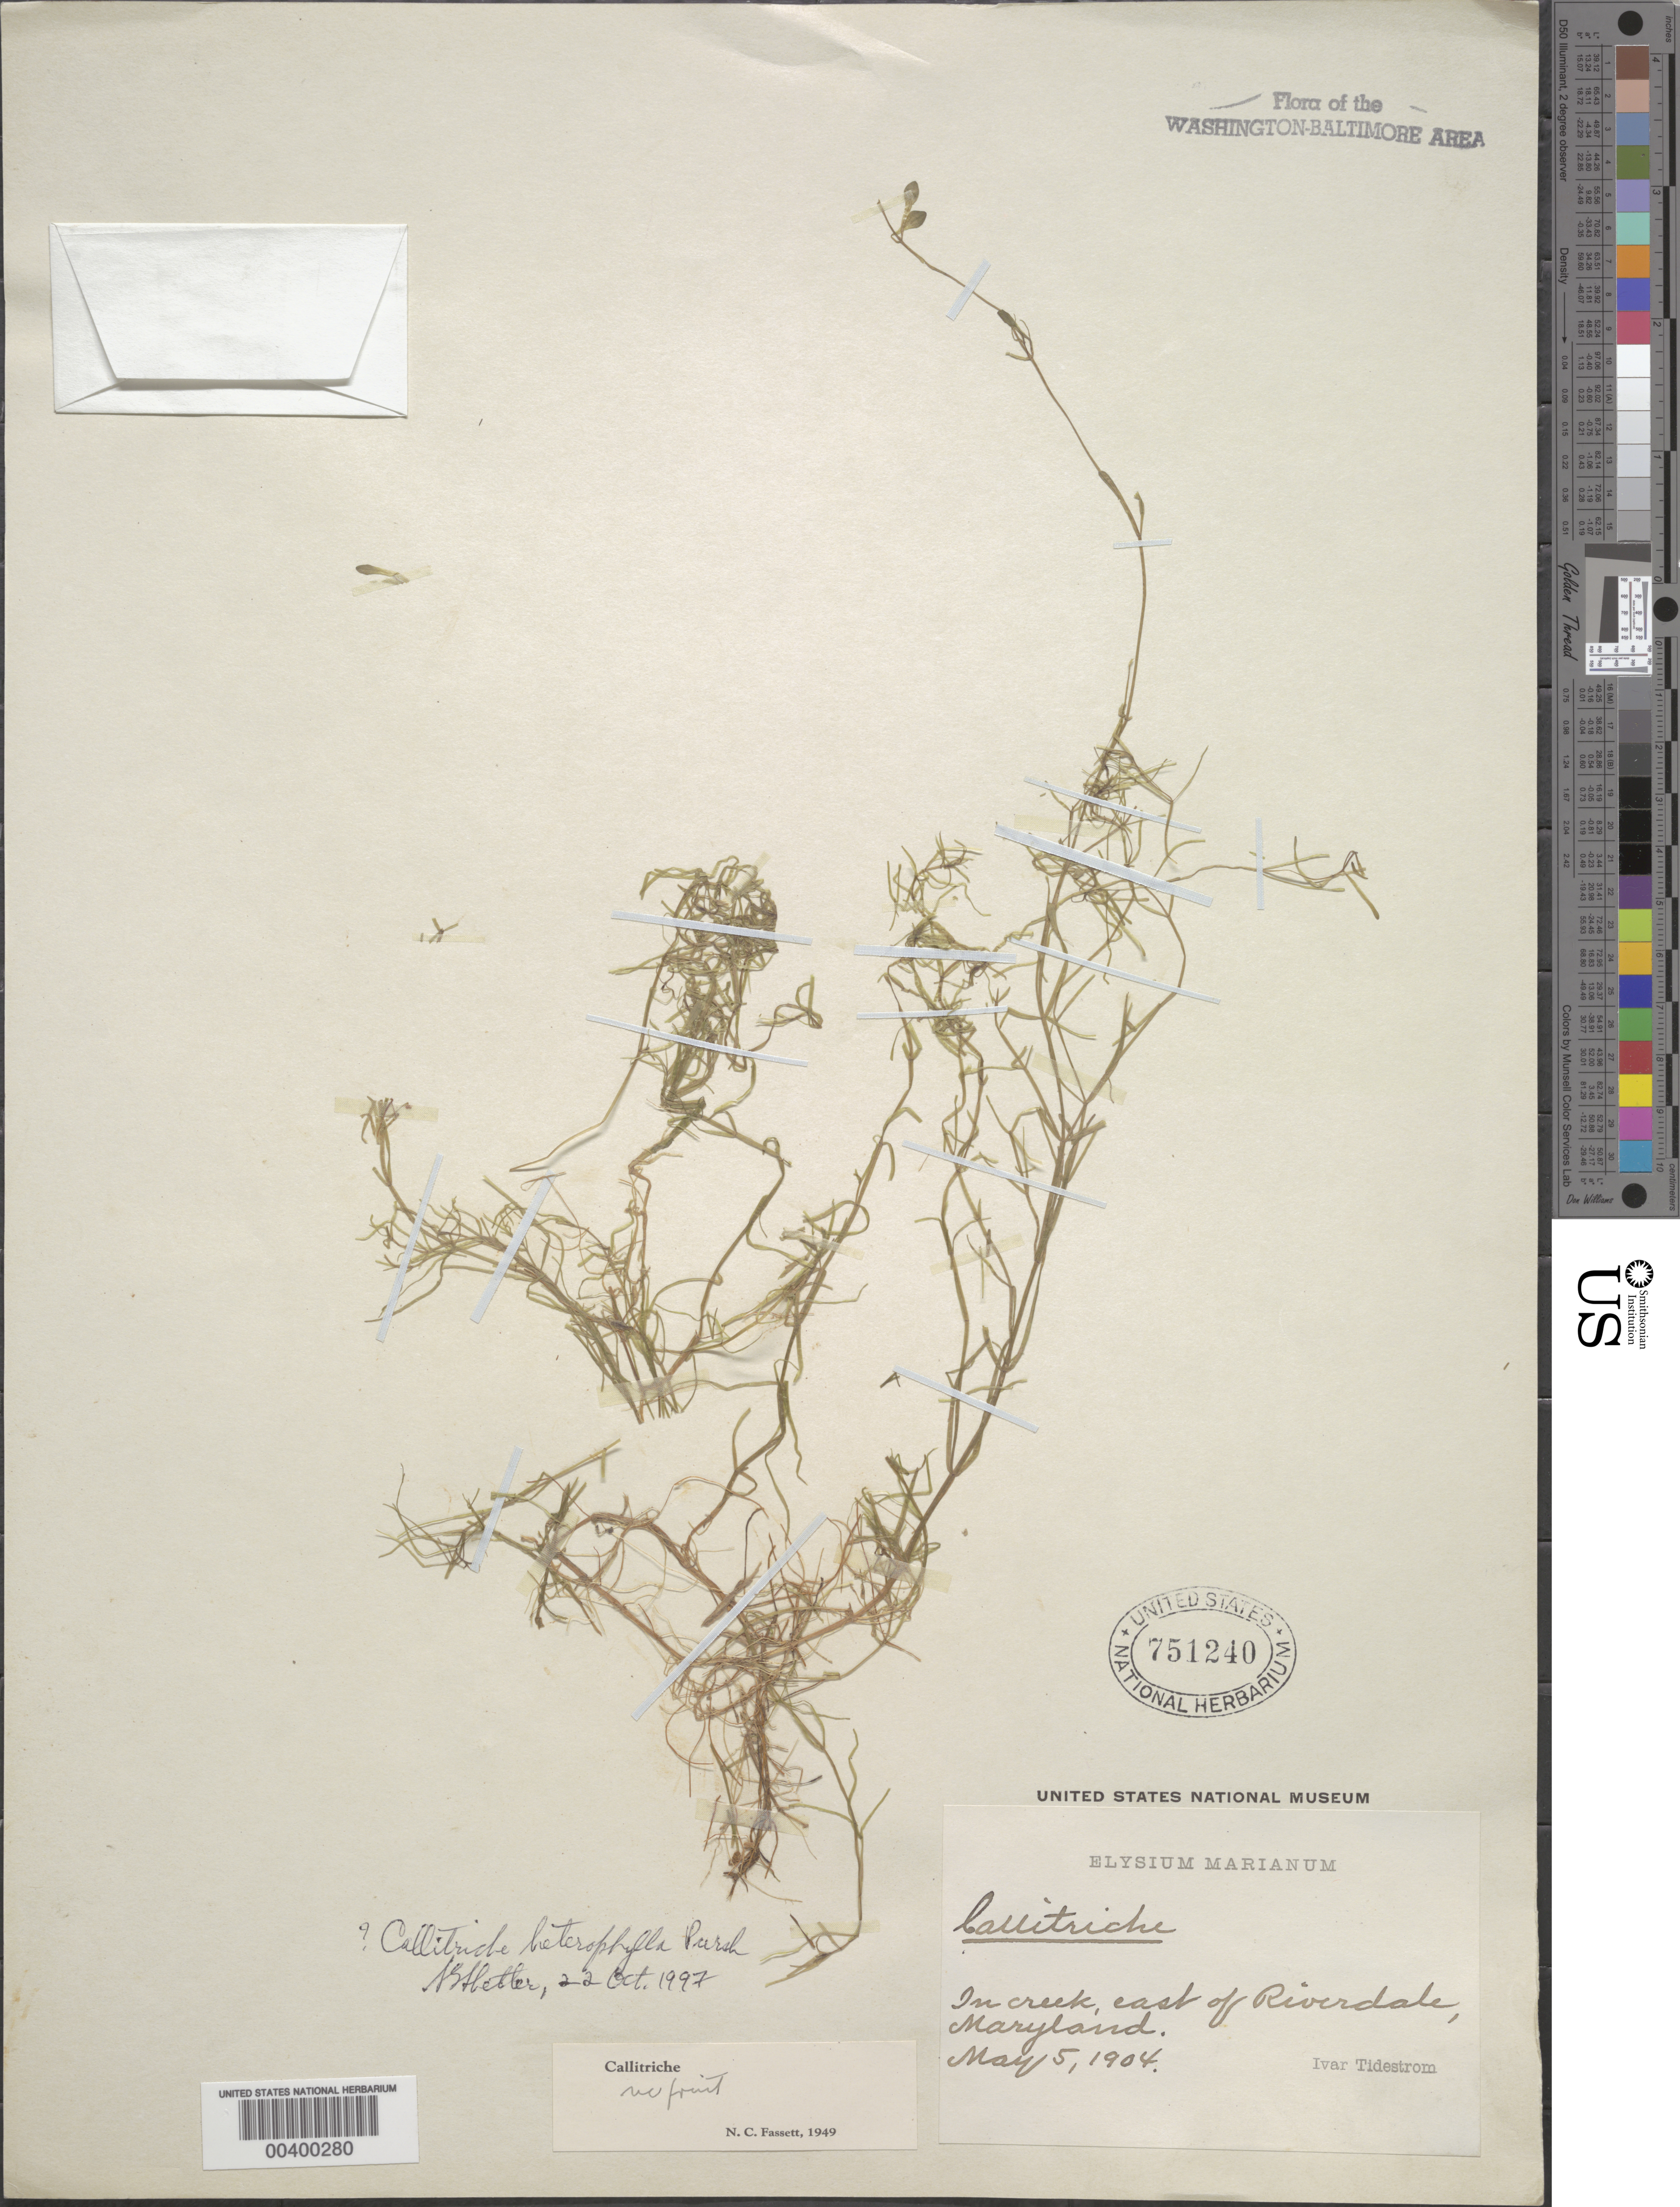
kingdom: Plantae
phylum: Tracheophyta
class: Magnoliopsida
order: Lamiales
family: Plantaginaceae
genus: Callitriche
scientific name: Callitriche heterophylla Pursh emend. Darby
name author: Pursh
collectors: I. F. Tidestrom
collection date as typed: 05 May 1904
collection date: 1904-05-05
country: United States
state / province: Maryland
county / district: Prince George's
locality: East of Riverdale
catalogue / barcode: US 751240